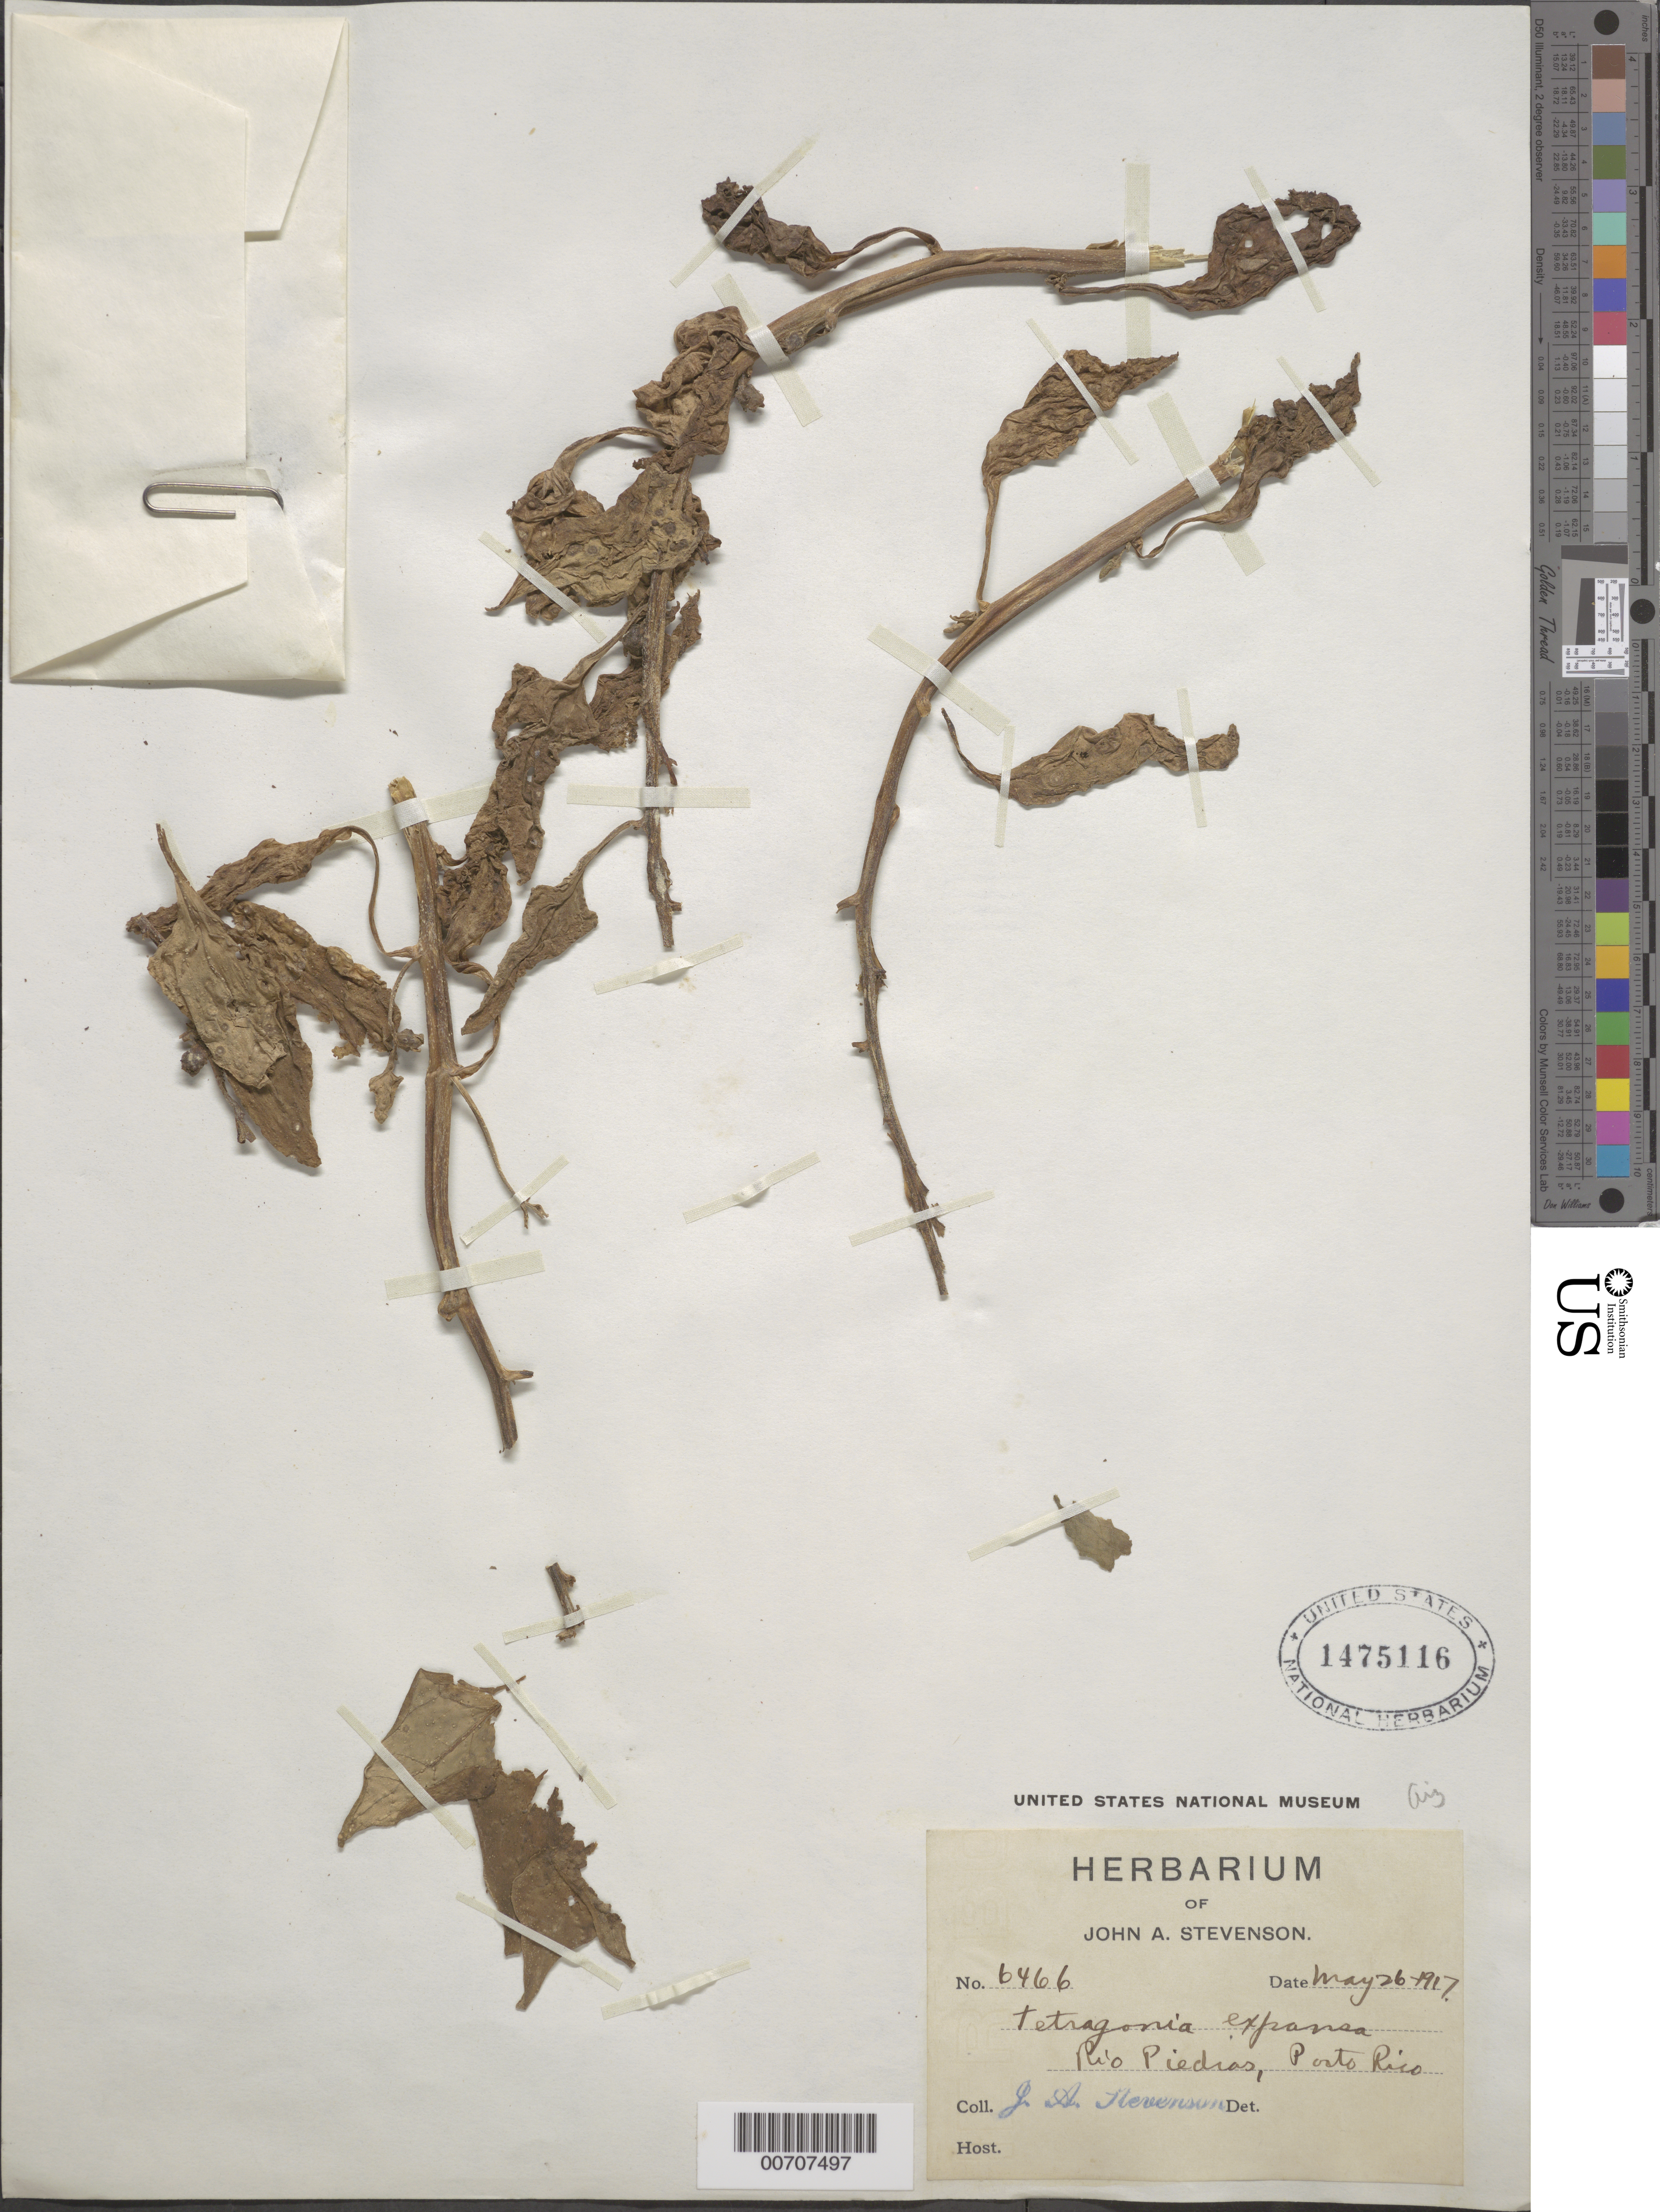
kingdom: Plantae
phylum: Tracheophyta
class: Magnoliopsida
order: Caryophyllales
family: Aizoaceae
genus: Tetragonia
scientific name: Tetragonia expansa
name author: Murr.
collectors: J. Stevenson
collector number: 6466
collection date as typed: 26 May 1917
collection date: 1917-05-26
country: Puerto Rico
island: Greater Antilles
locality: Río Piedras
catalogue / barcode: US 1475116